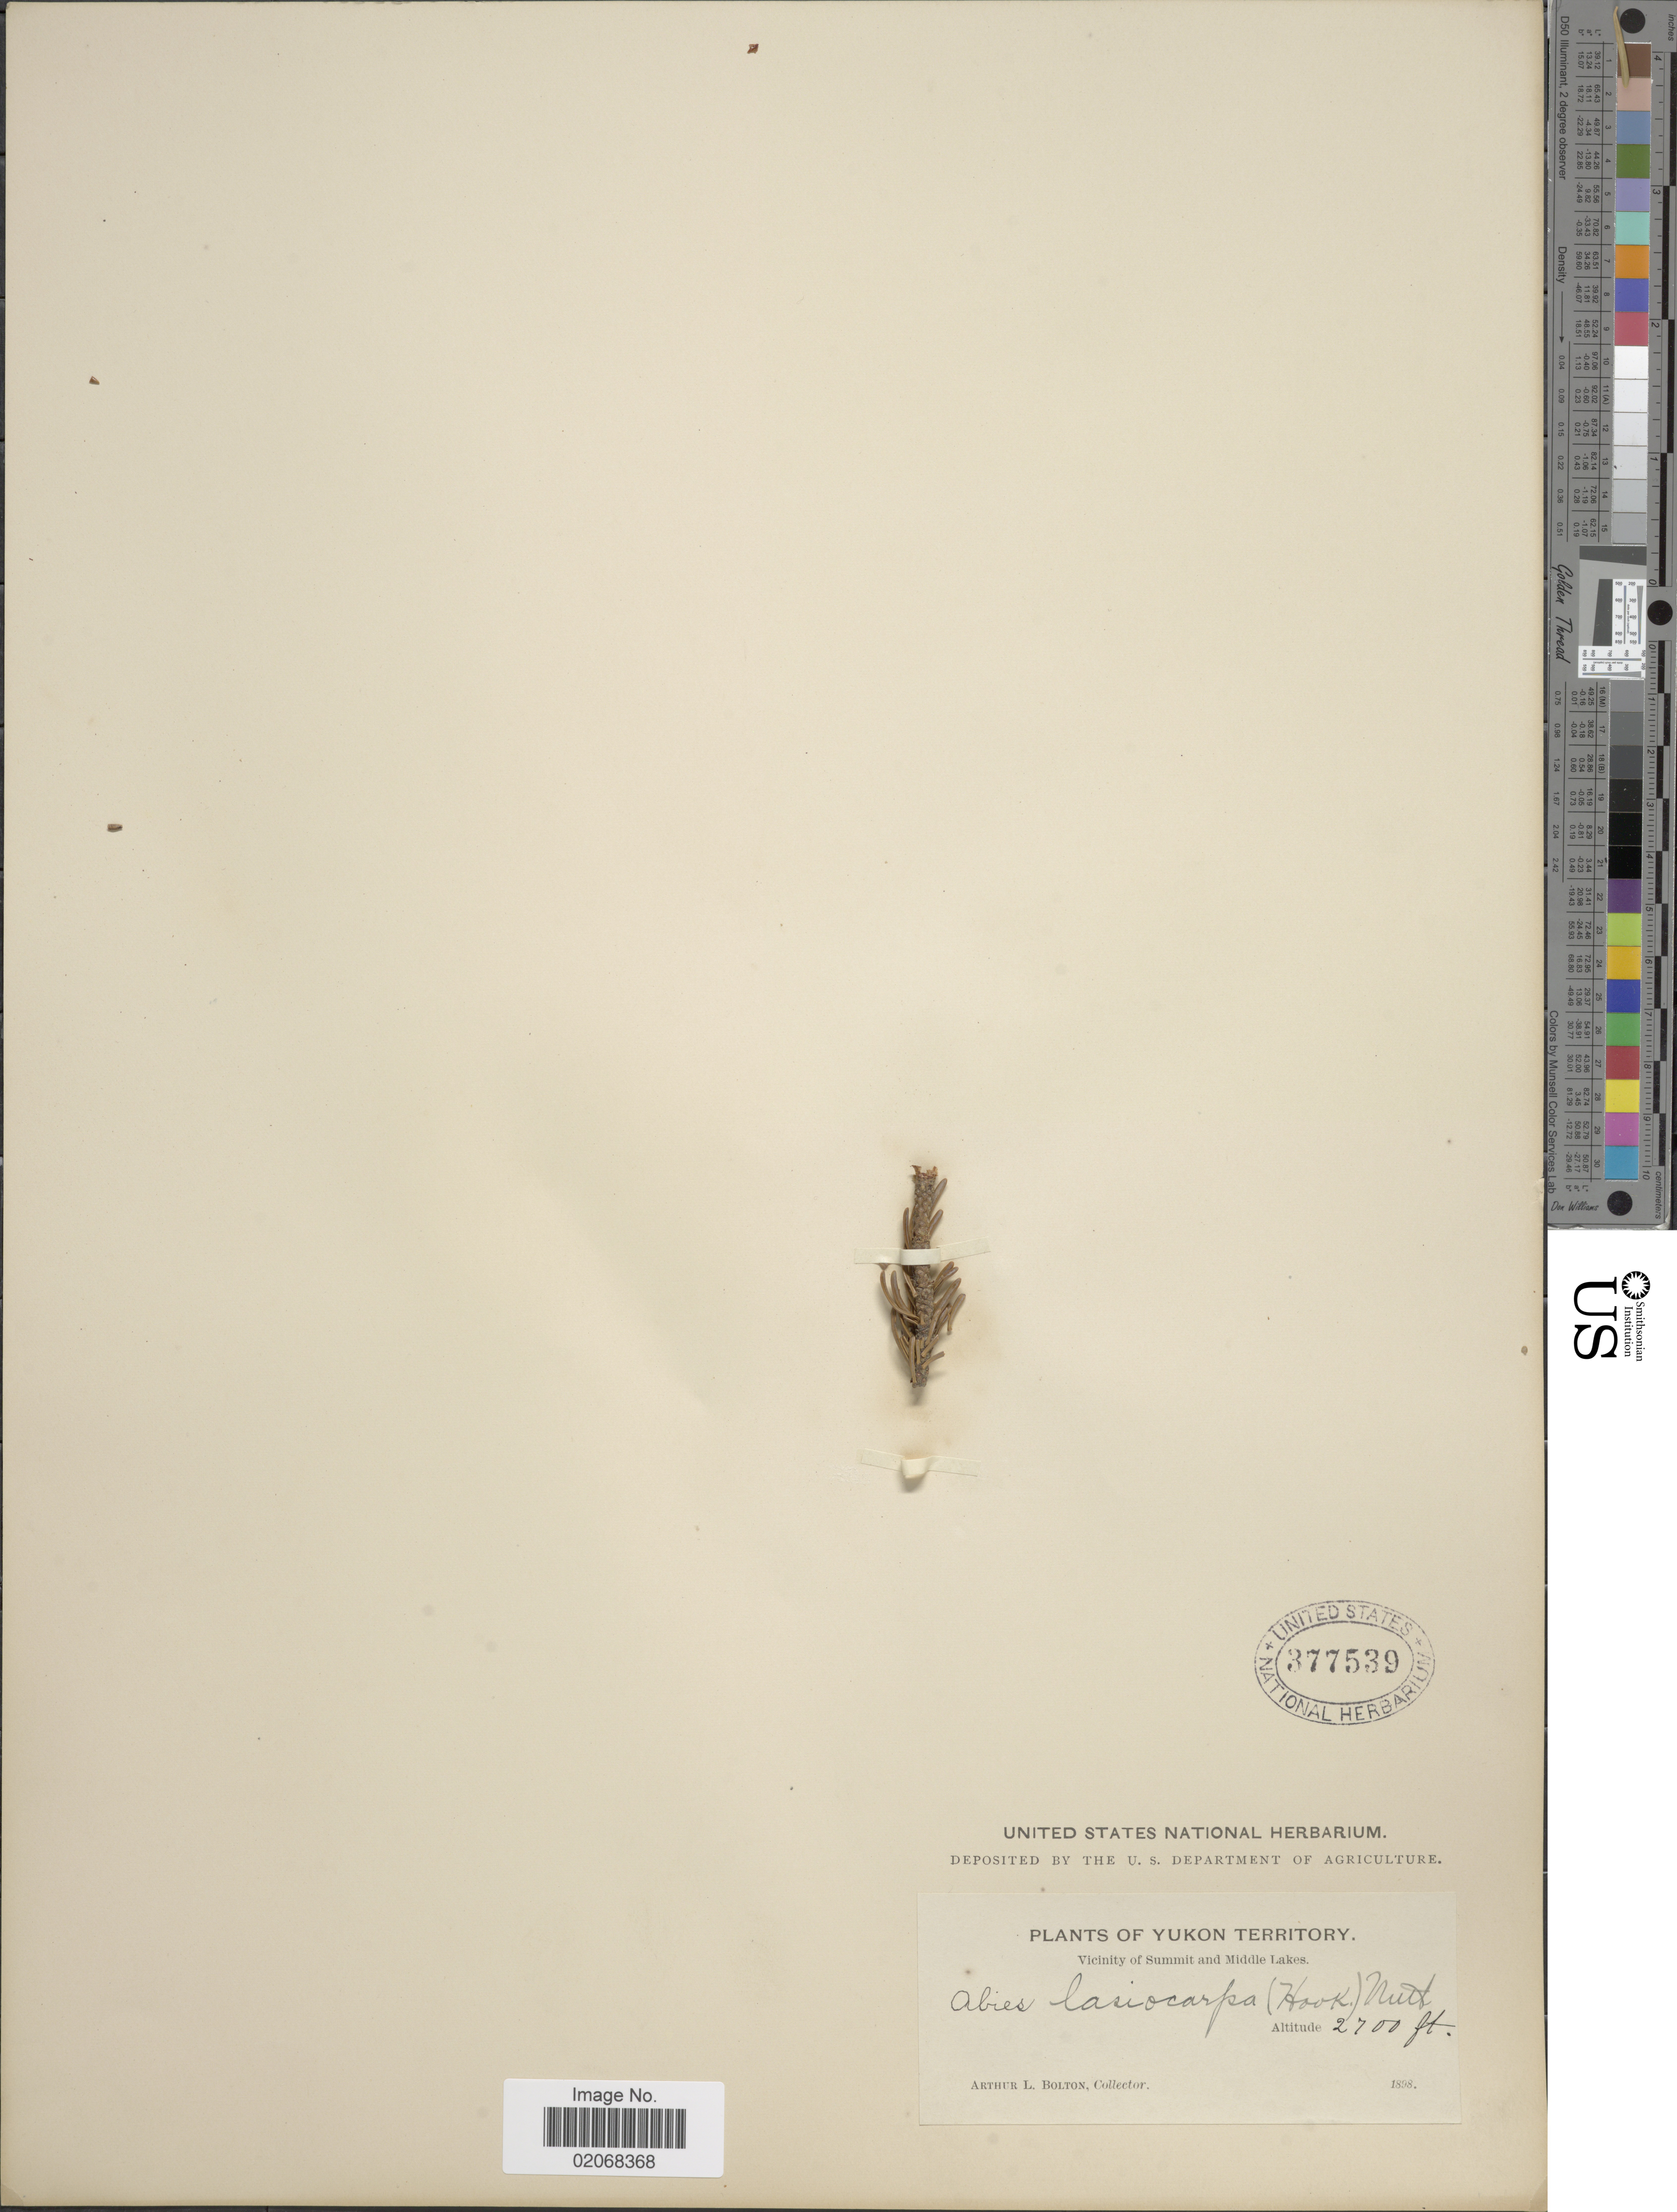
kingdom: Plantae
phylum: Tracheophyta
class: Pinopsida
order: Pinales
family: Pinaceae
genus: Abies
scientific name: Abies lasiocarpa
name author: (Hook.) Nutt.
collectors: A. Bolton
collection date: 1898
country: Canada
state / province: Yukon Territory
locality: Vicinity of Summit and Middle Lakes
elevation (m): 823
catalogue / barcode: US 377539